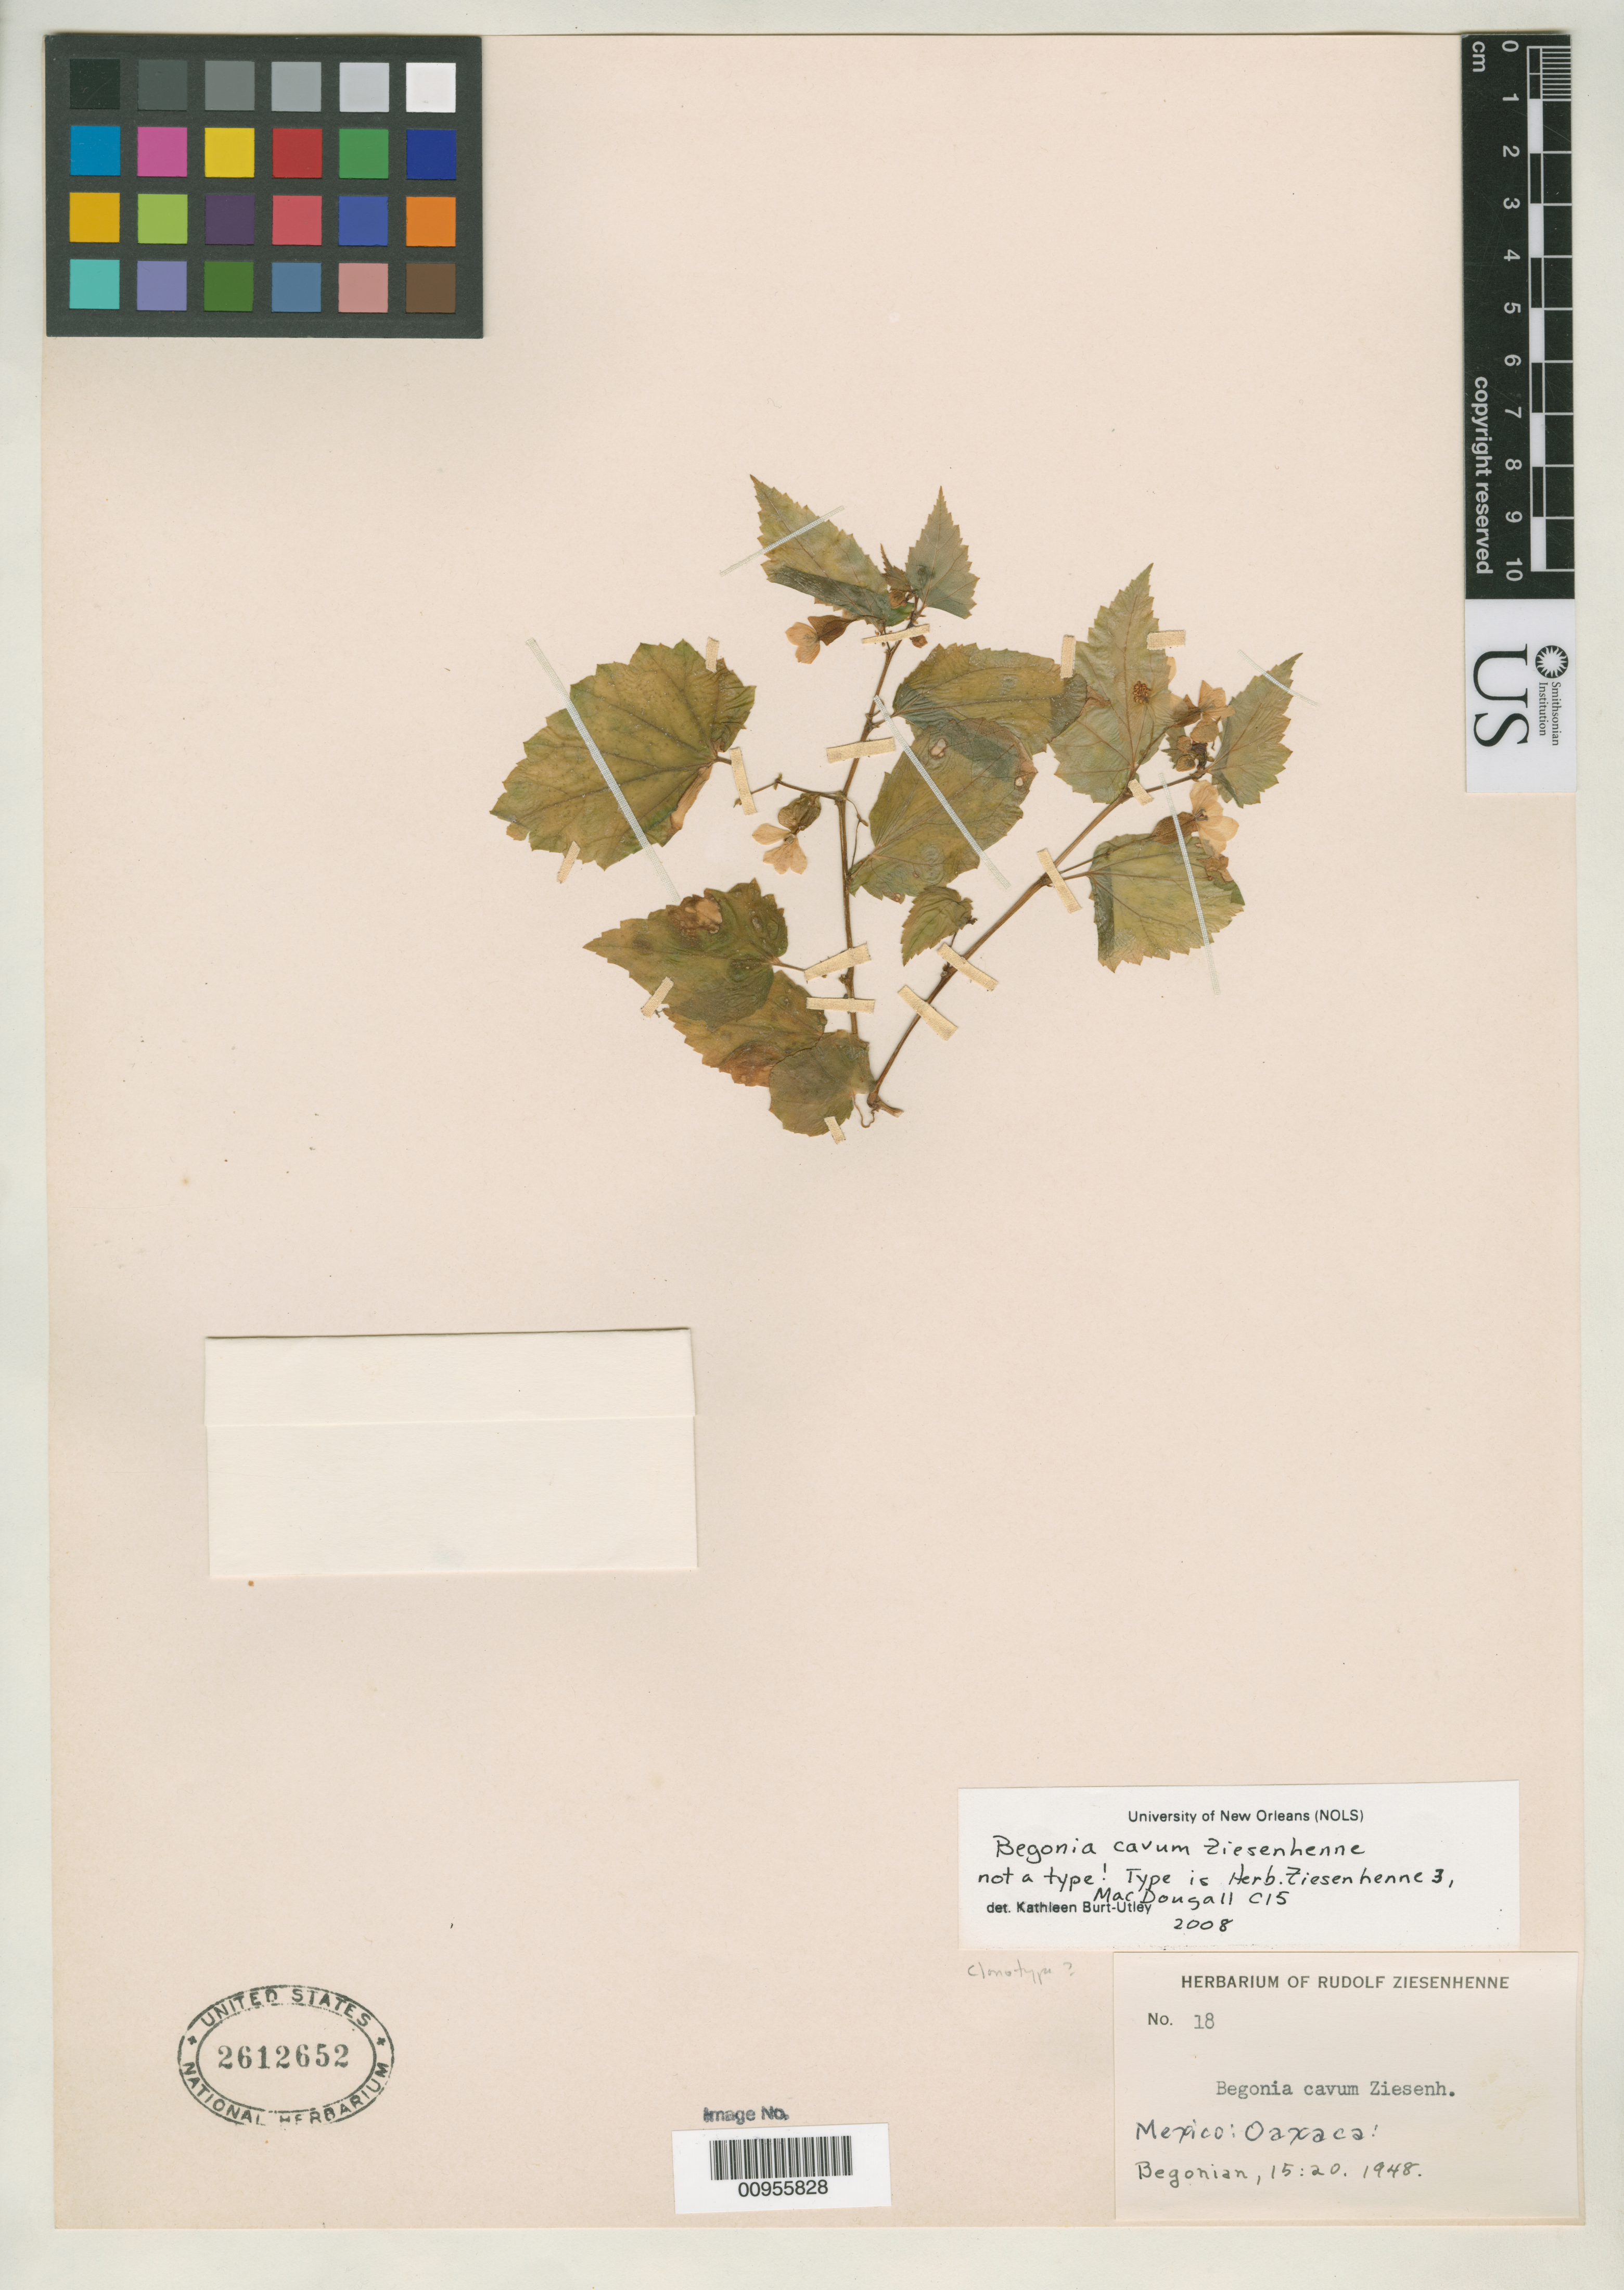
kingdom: Plantae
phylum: Tracheophyta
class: Magnoliopsida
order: Cucurbitales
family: Begoniaceae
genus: Begonia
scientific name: Begonia cavum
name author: Ziesenh.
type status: Possible Type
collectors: R. Ziesenhenne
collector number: Herb. Ziesenhenne 18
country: Mexico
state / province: Oaxaca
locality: (Cultivated from specimens collected in Mexico).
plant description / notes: Apparently not a type, but probably original material and possibly clonotype. As annotated by K. Burt-Utley (2008), type is Herb. Ziesenhenne 3 [MacDougall C15].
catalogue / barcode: US 2612652